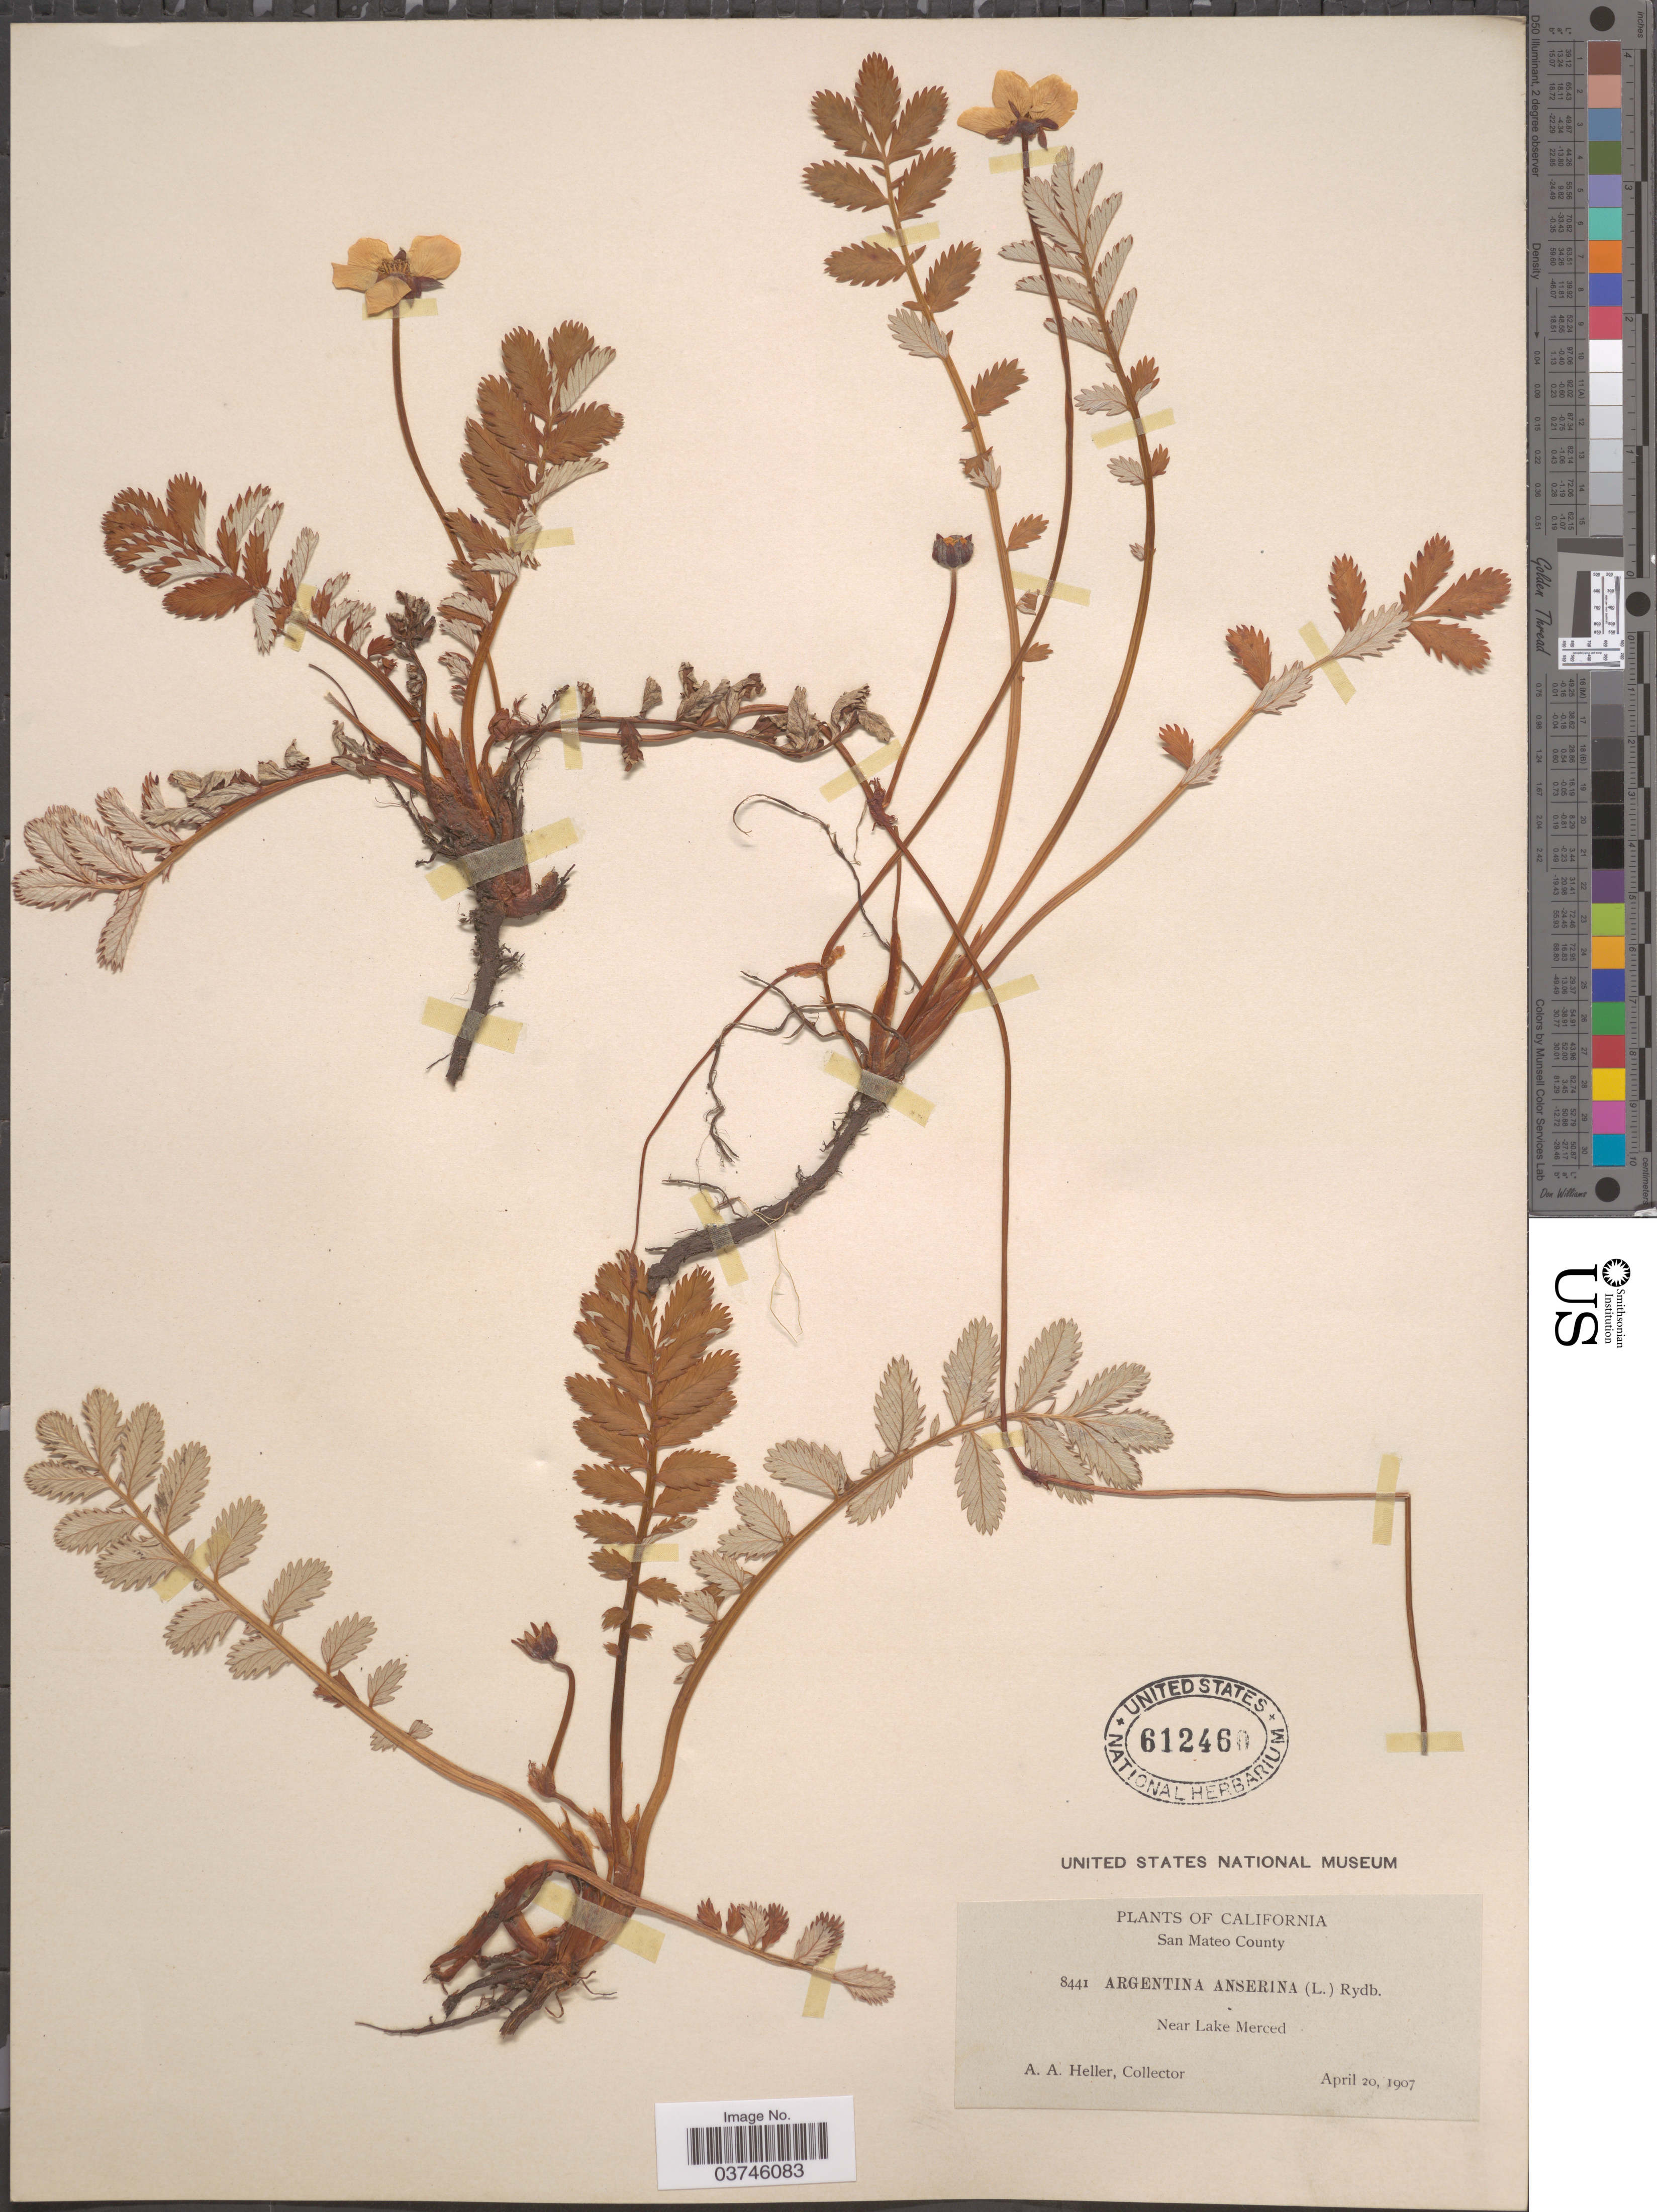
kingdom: Plantae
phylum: Tracheophyta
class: Magnoliopsida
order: Rosales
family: Rosaceae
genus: Argentina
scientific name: Argentina anserina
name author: (L.) Rydb.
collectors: A. A. Heller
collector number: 8441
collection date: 1907-04-20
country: United States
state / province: California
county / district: San Mateo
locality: San Mateo County. Near Lake Merced.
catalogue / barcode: US 612460